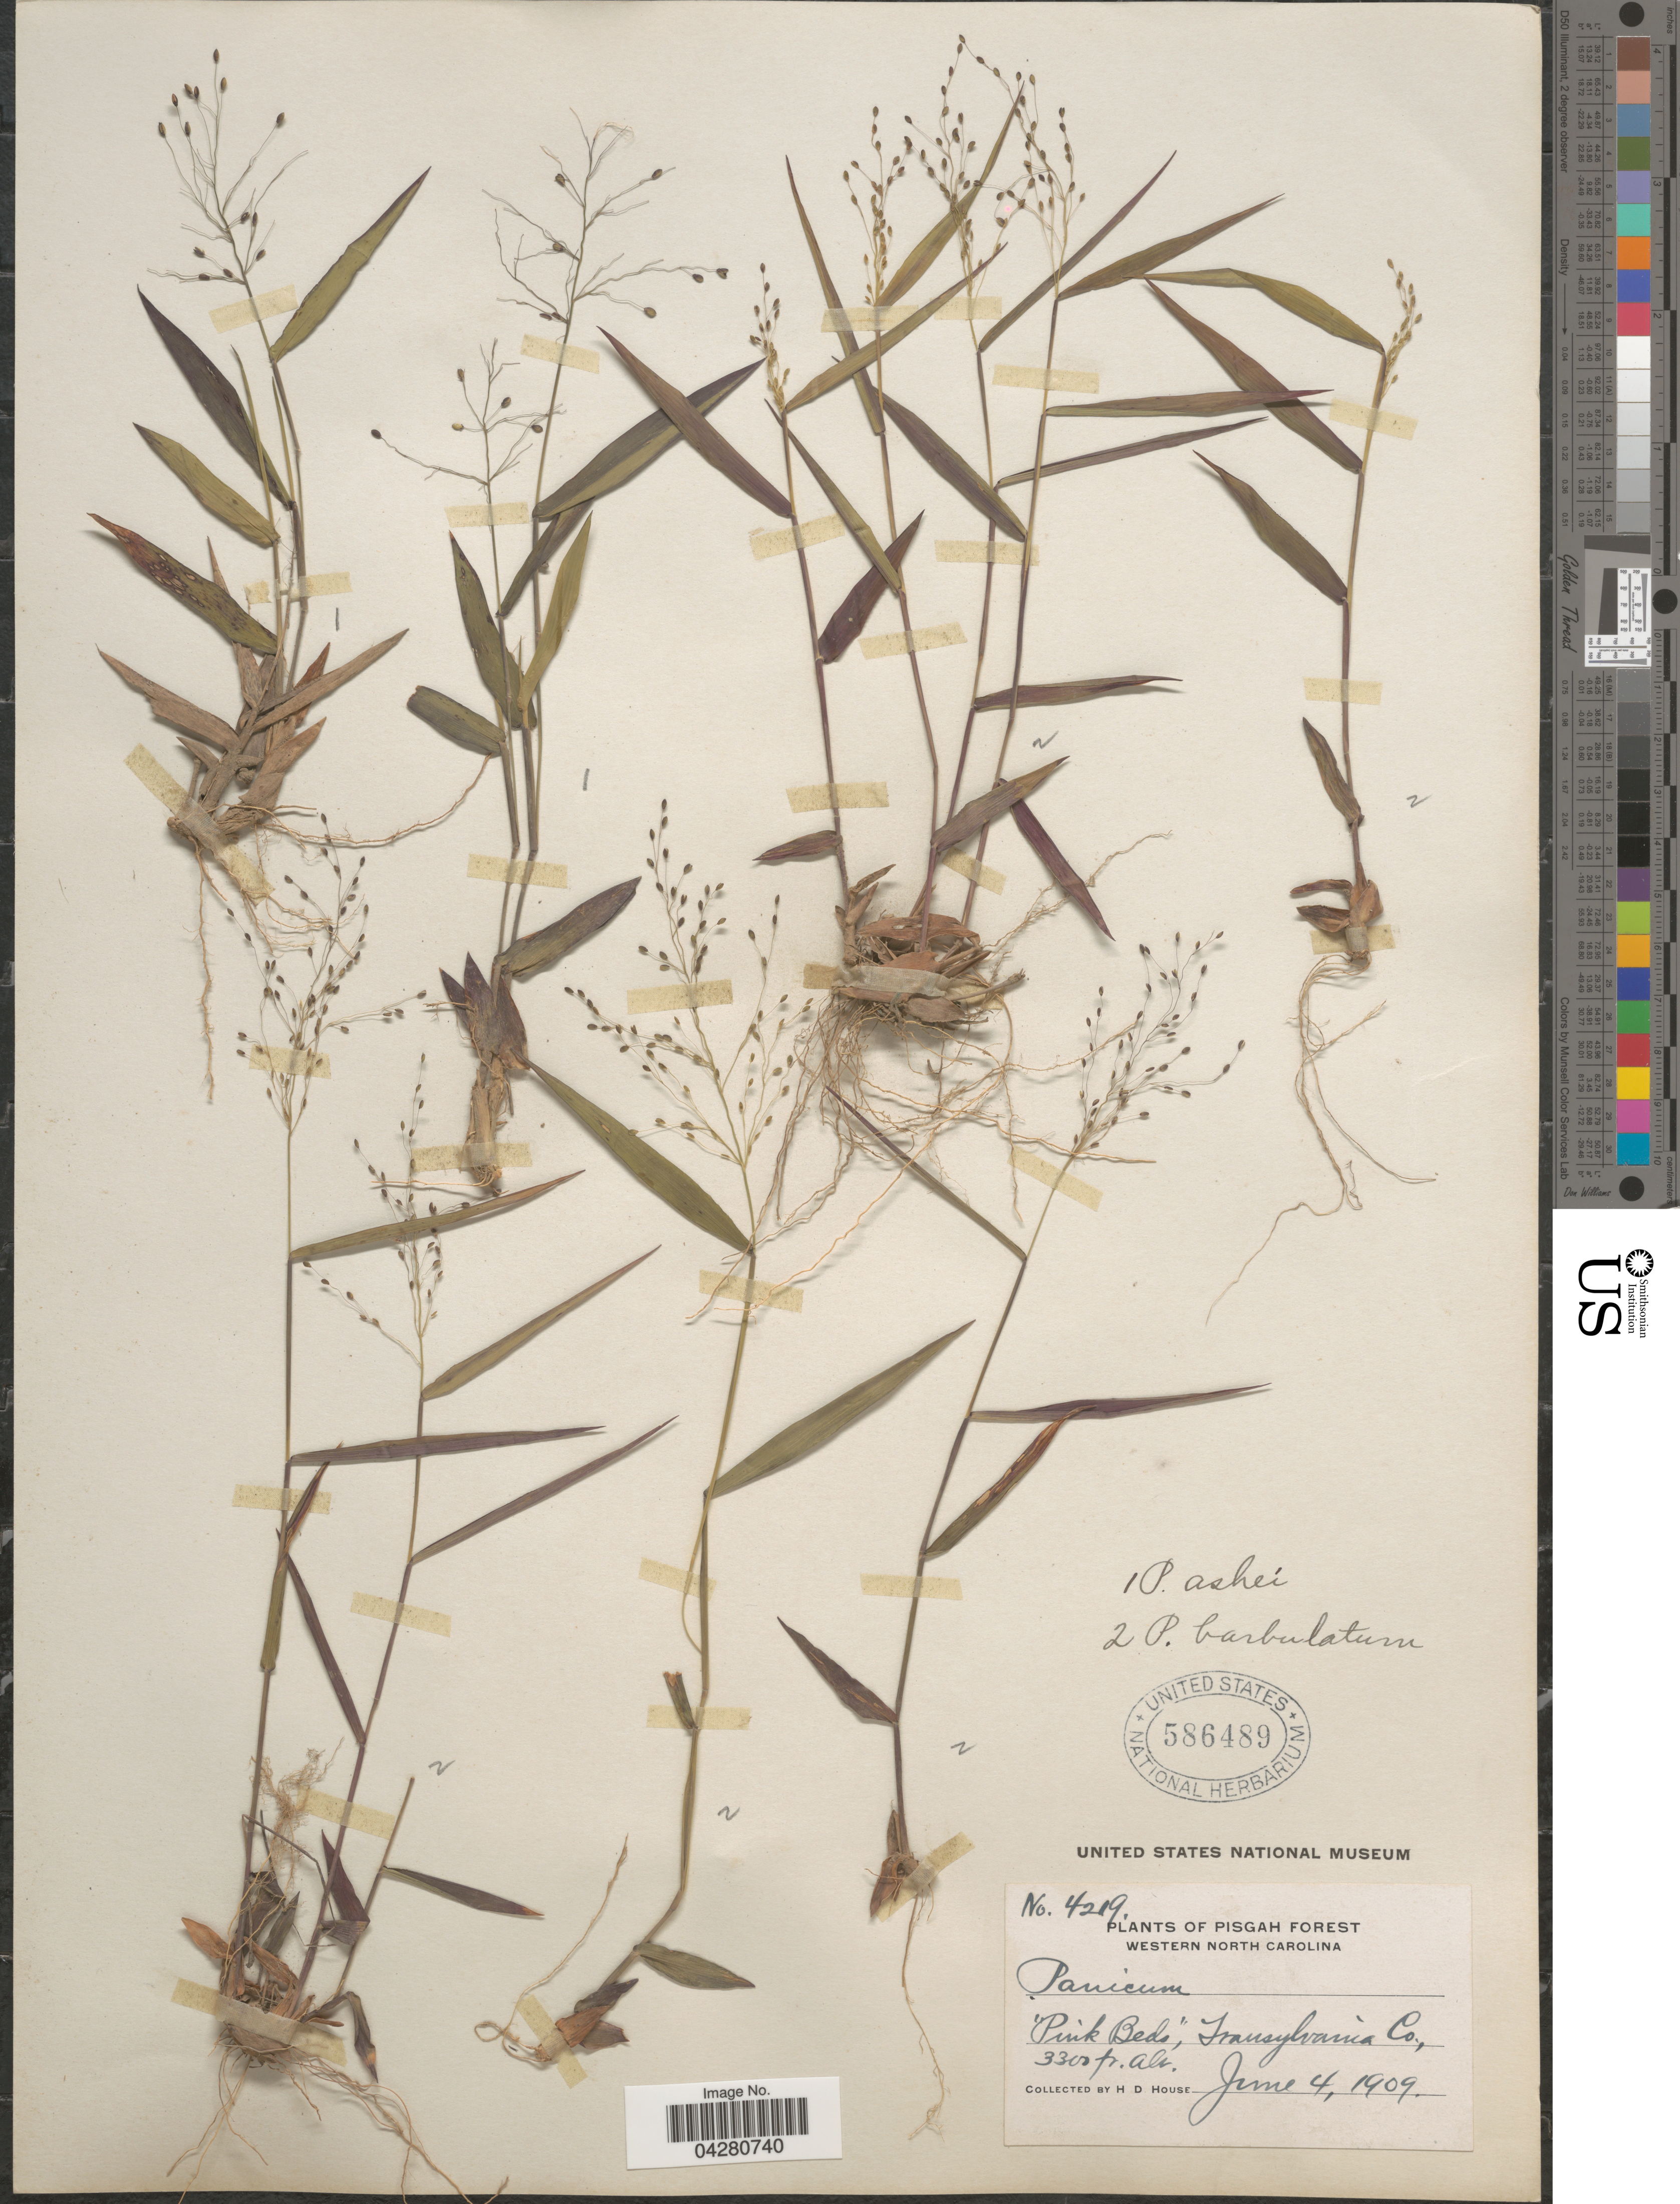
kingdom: Plantae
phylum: Tracheophyta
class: Liliopsida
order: Poales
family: Poaceae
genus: Dichanthelium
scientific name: Dichanthelium dichotomum var. dichotomum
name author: (L.) Gould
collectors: H. D. House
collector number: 4219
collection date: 1909-06-04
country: United States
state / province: North Carolina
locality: Pisgah Forest. Western North Carolina. "Pink Beds", Transylvania Co.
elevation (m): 1006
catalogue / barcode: US 586489